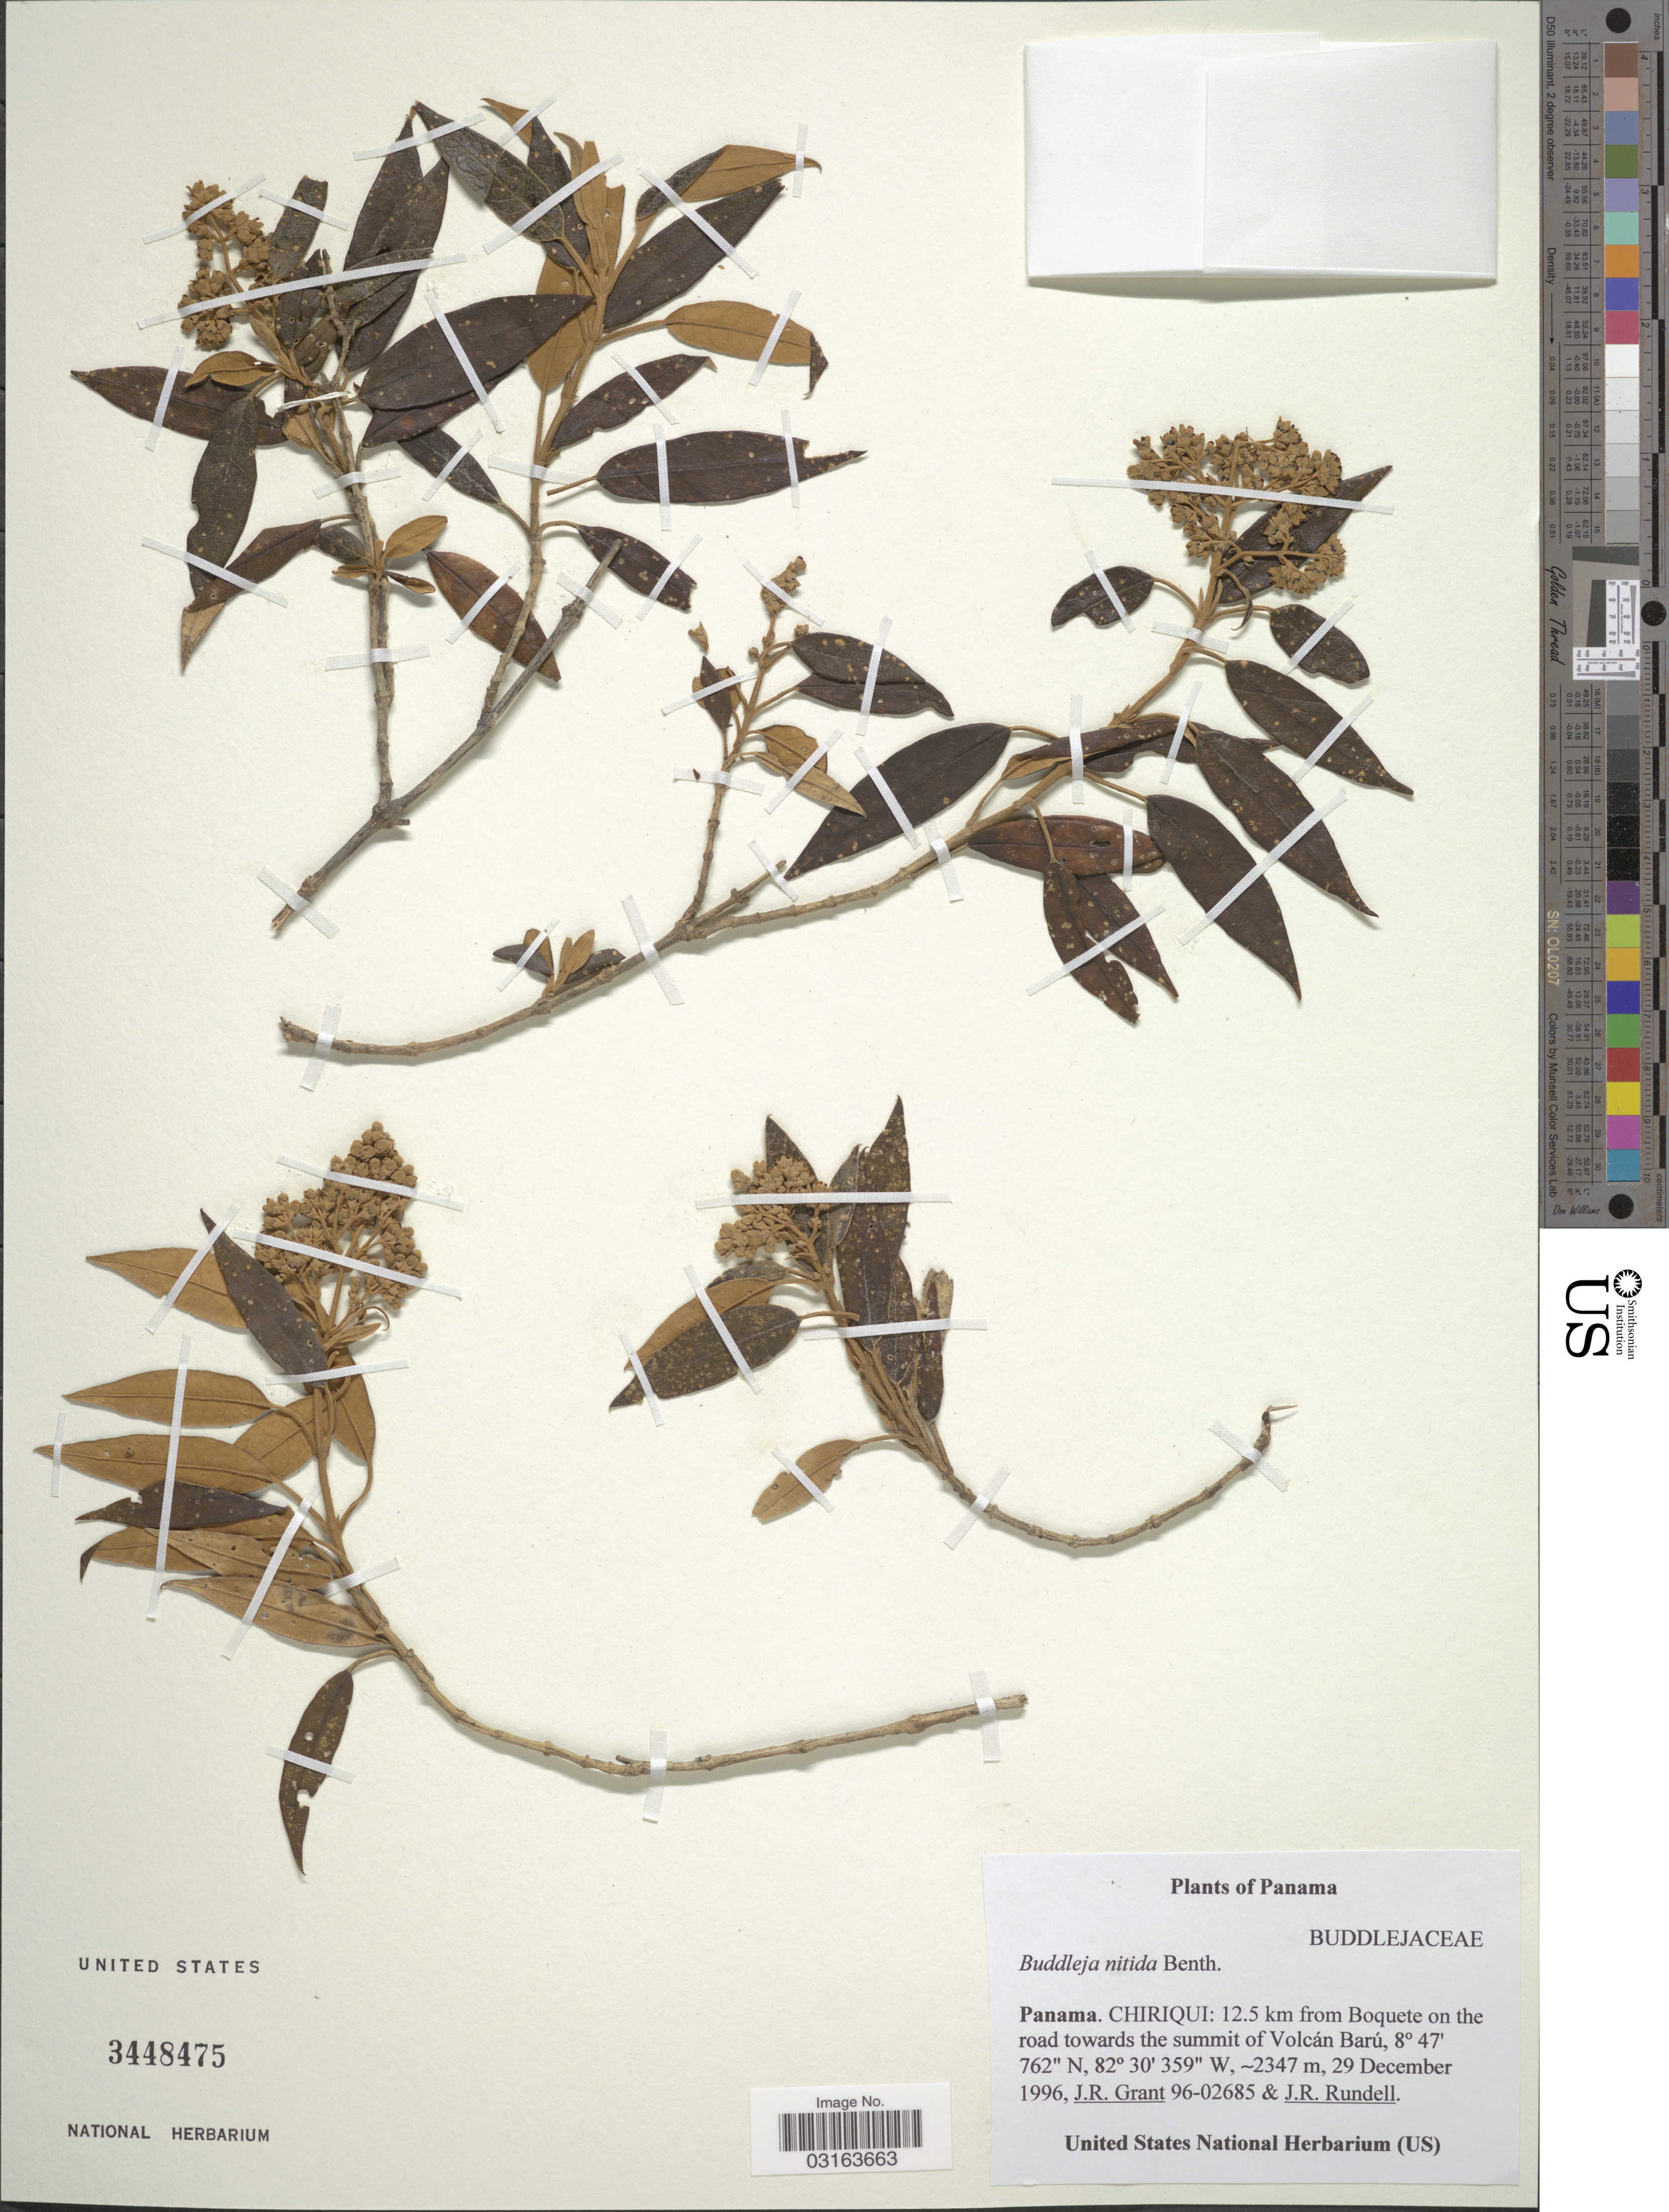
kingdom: Plantae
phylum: Tracheophyta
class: Magnoliopsida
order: Lamiales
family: Scrophulariaceae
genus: Buddleja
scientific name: Buddleja nitida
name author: Benth.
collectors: J. Grant & J. R. Rundell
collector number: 96-02685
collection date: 1996-12-29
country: Panama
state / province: Chiriqui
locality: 12.5 km from Boquete on the road towards the summit of Volcán Barú.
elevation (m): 2347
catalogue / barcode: US 3448475